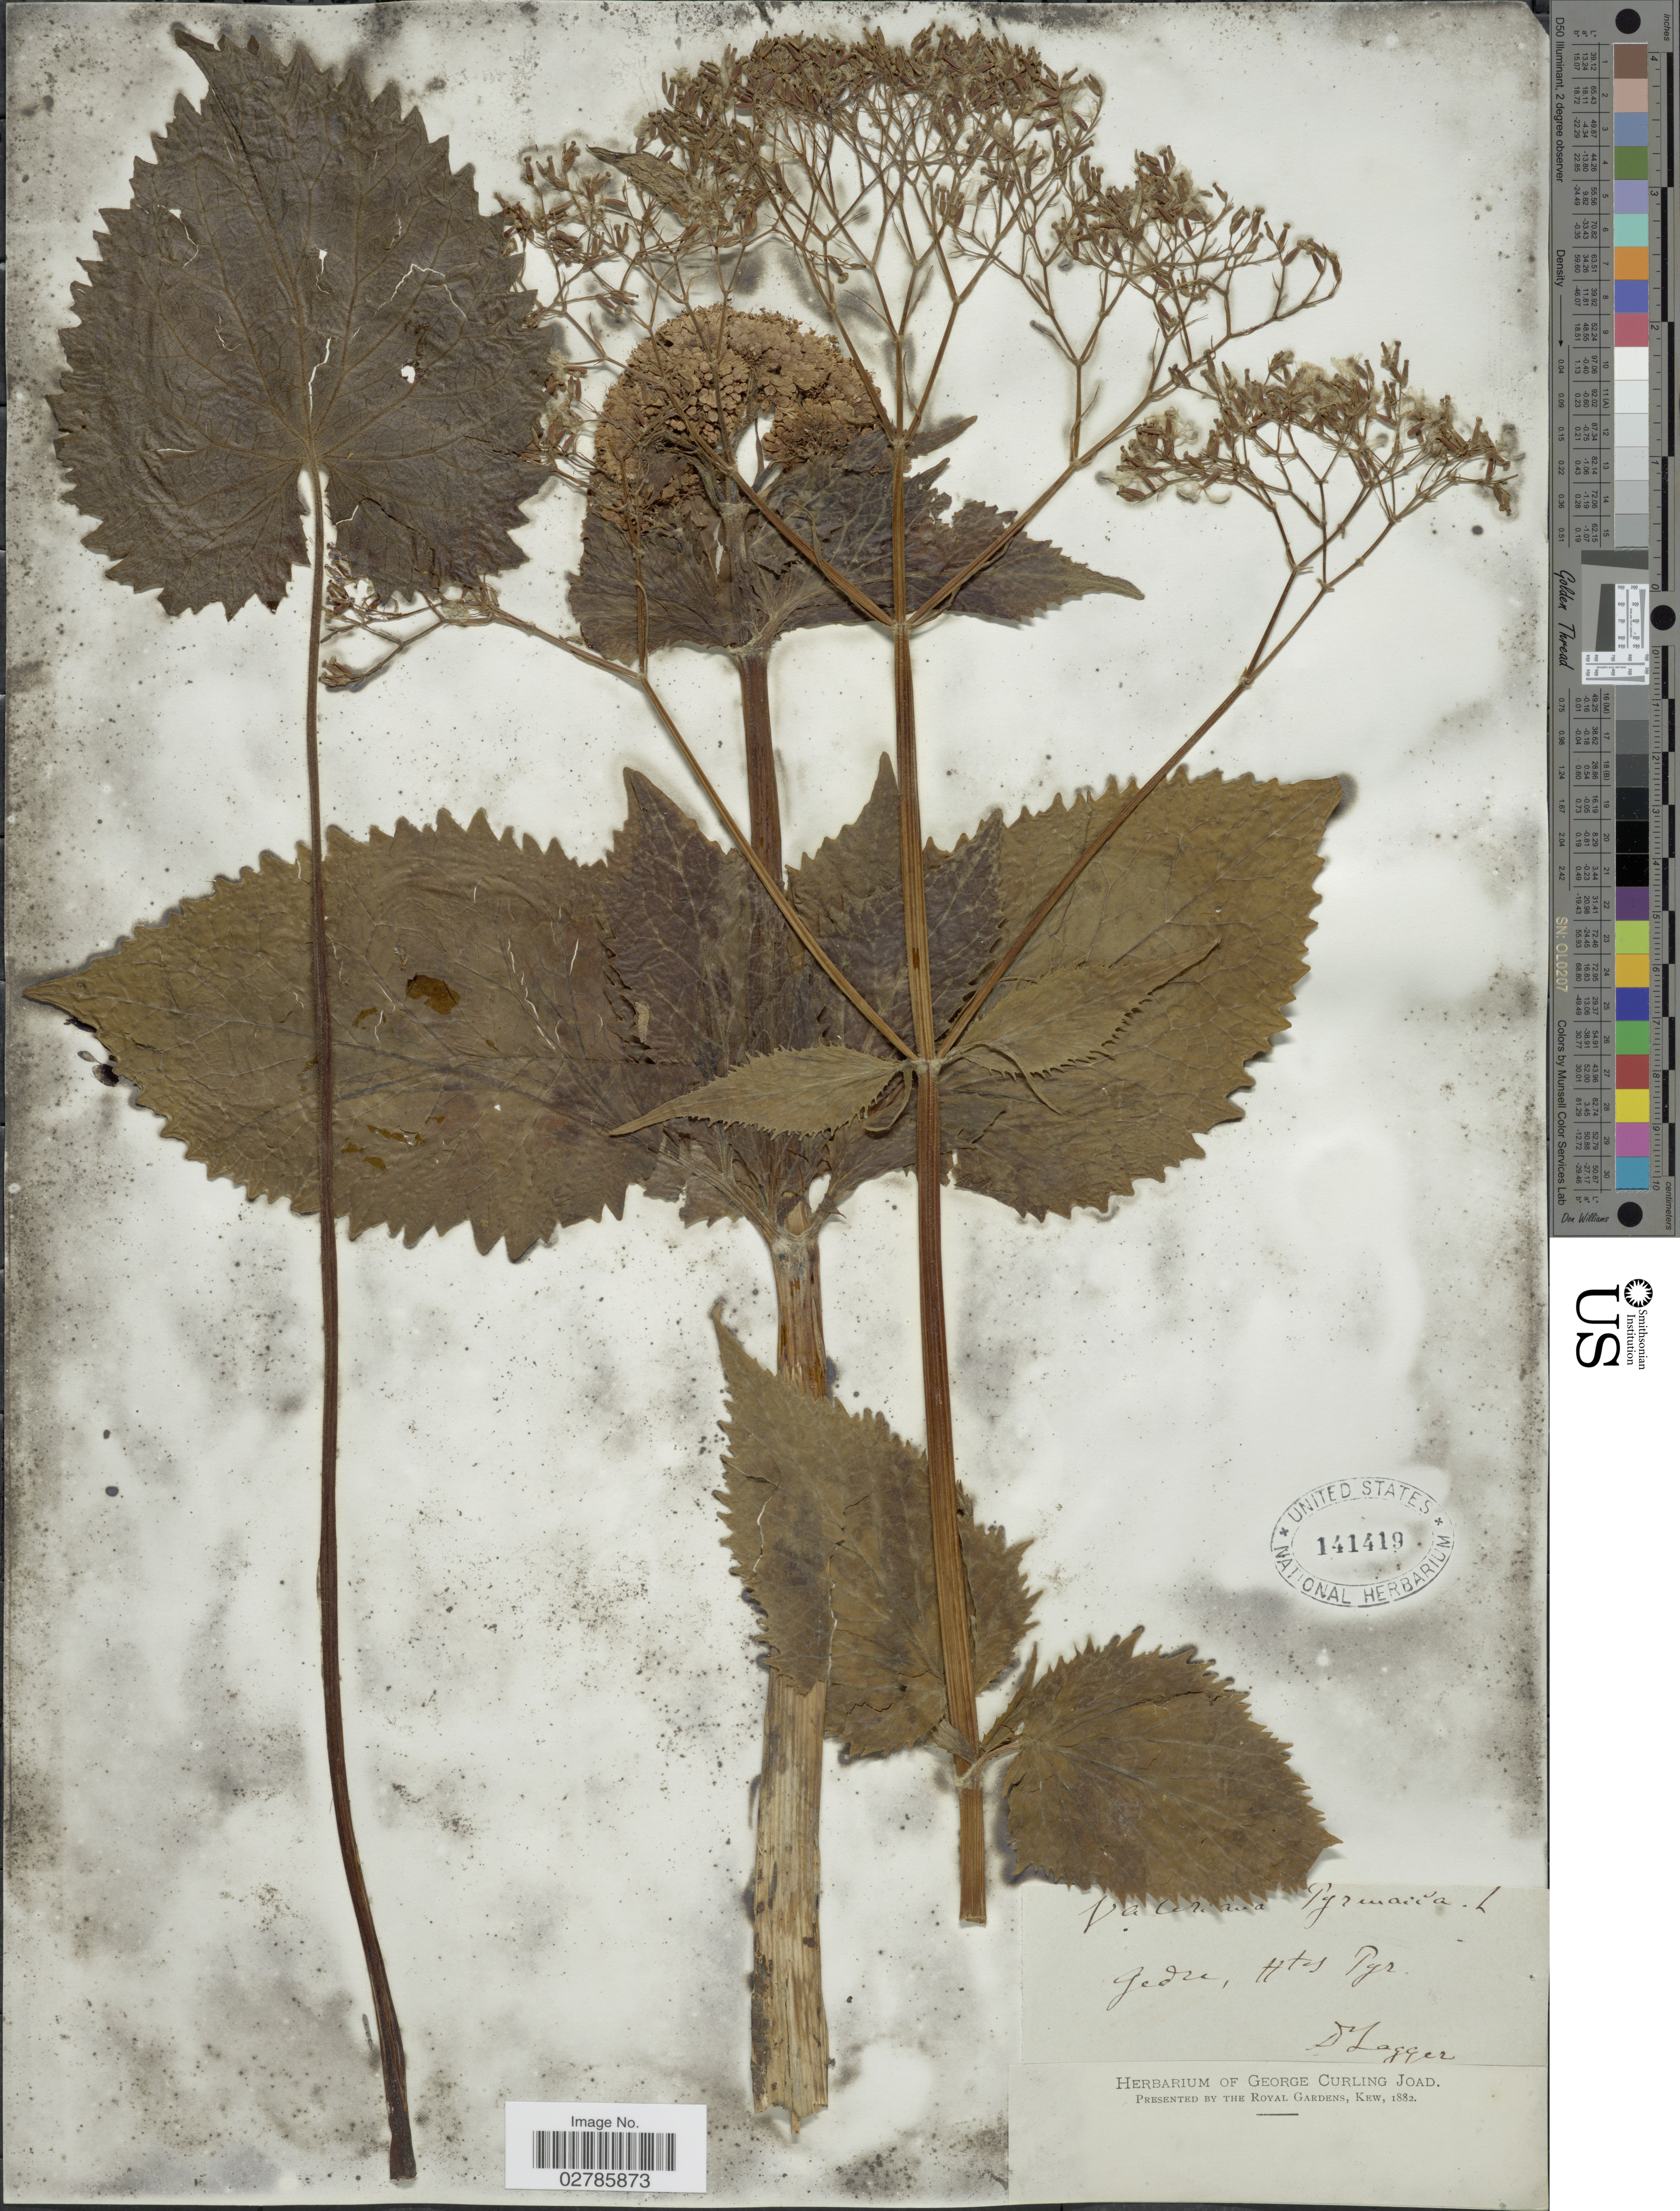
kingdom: Plantae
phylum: Tracheophyta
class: Magnoliopsida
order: Dipsacales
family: Caprifoliaceae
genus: Valeriana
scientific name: Valeriana pyrenaica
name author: L.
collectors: F. J. Lagger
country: France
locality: Gedre, Htes Pyr.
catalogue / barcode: US 141419